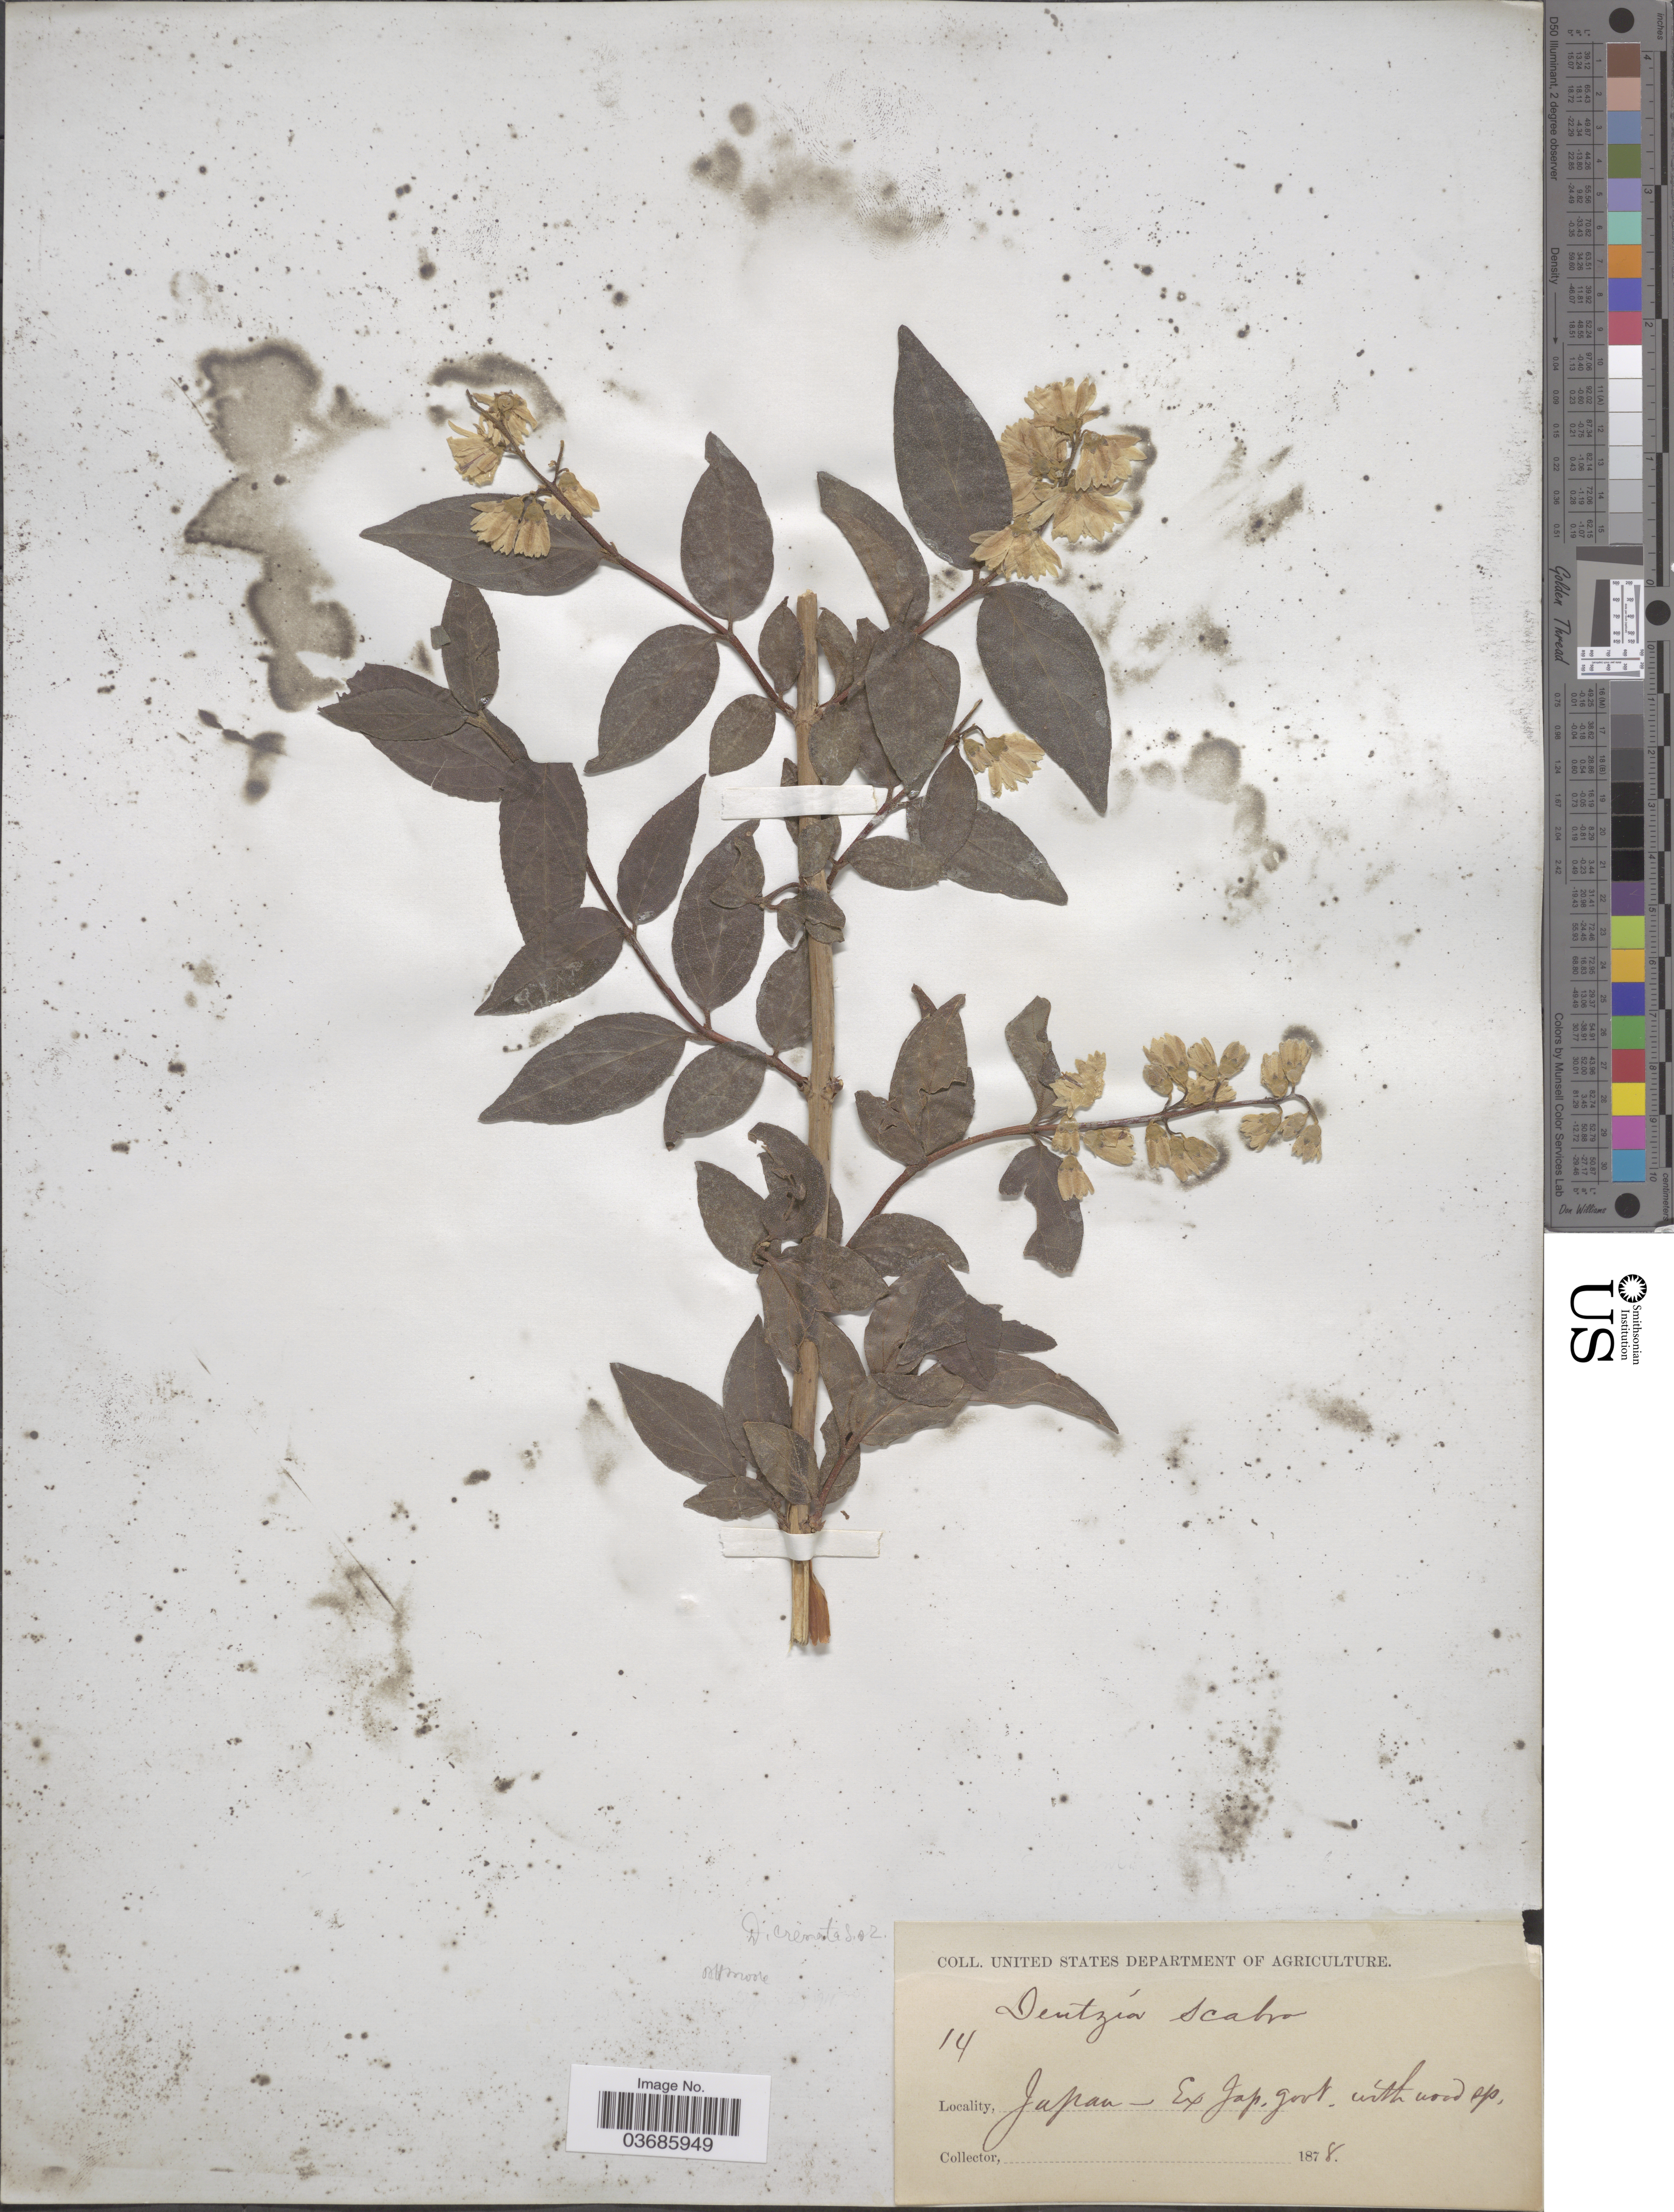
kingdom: Plantae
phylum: Tracheophyta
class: Magnoliopsida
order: Cornales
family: Hydrangeaceae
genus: Deutzia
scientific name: Deutzia scabra var. crenata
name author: Maxim.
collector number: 14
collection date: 1878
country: Japan